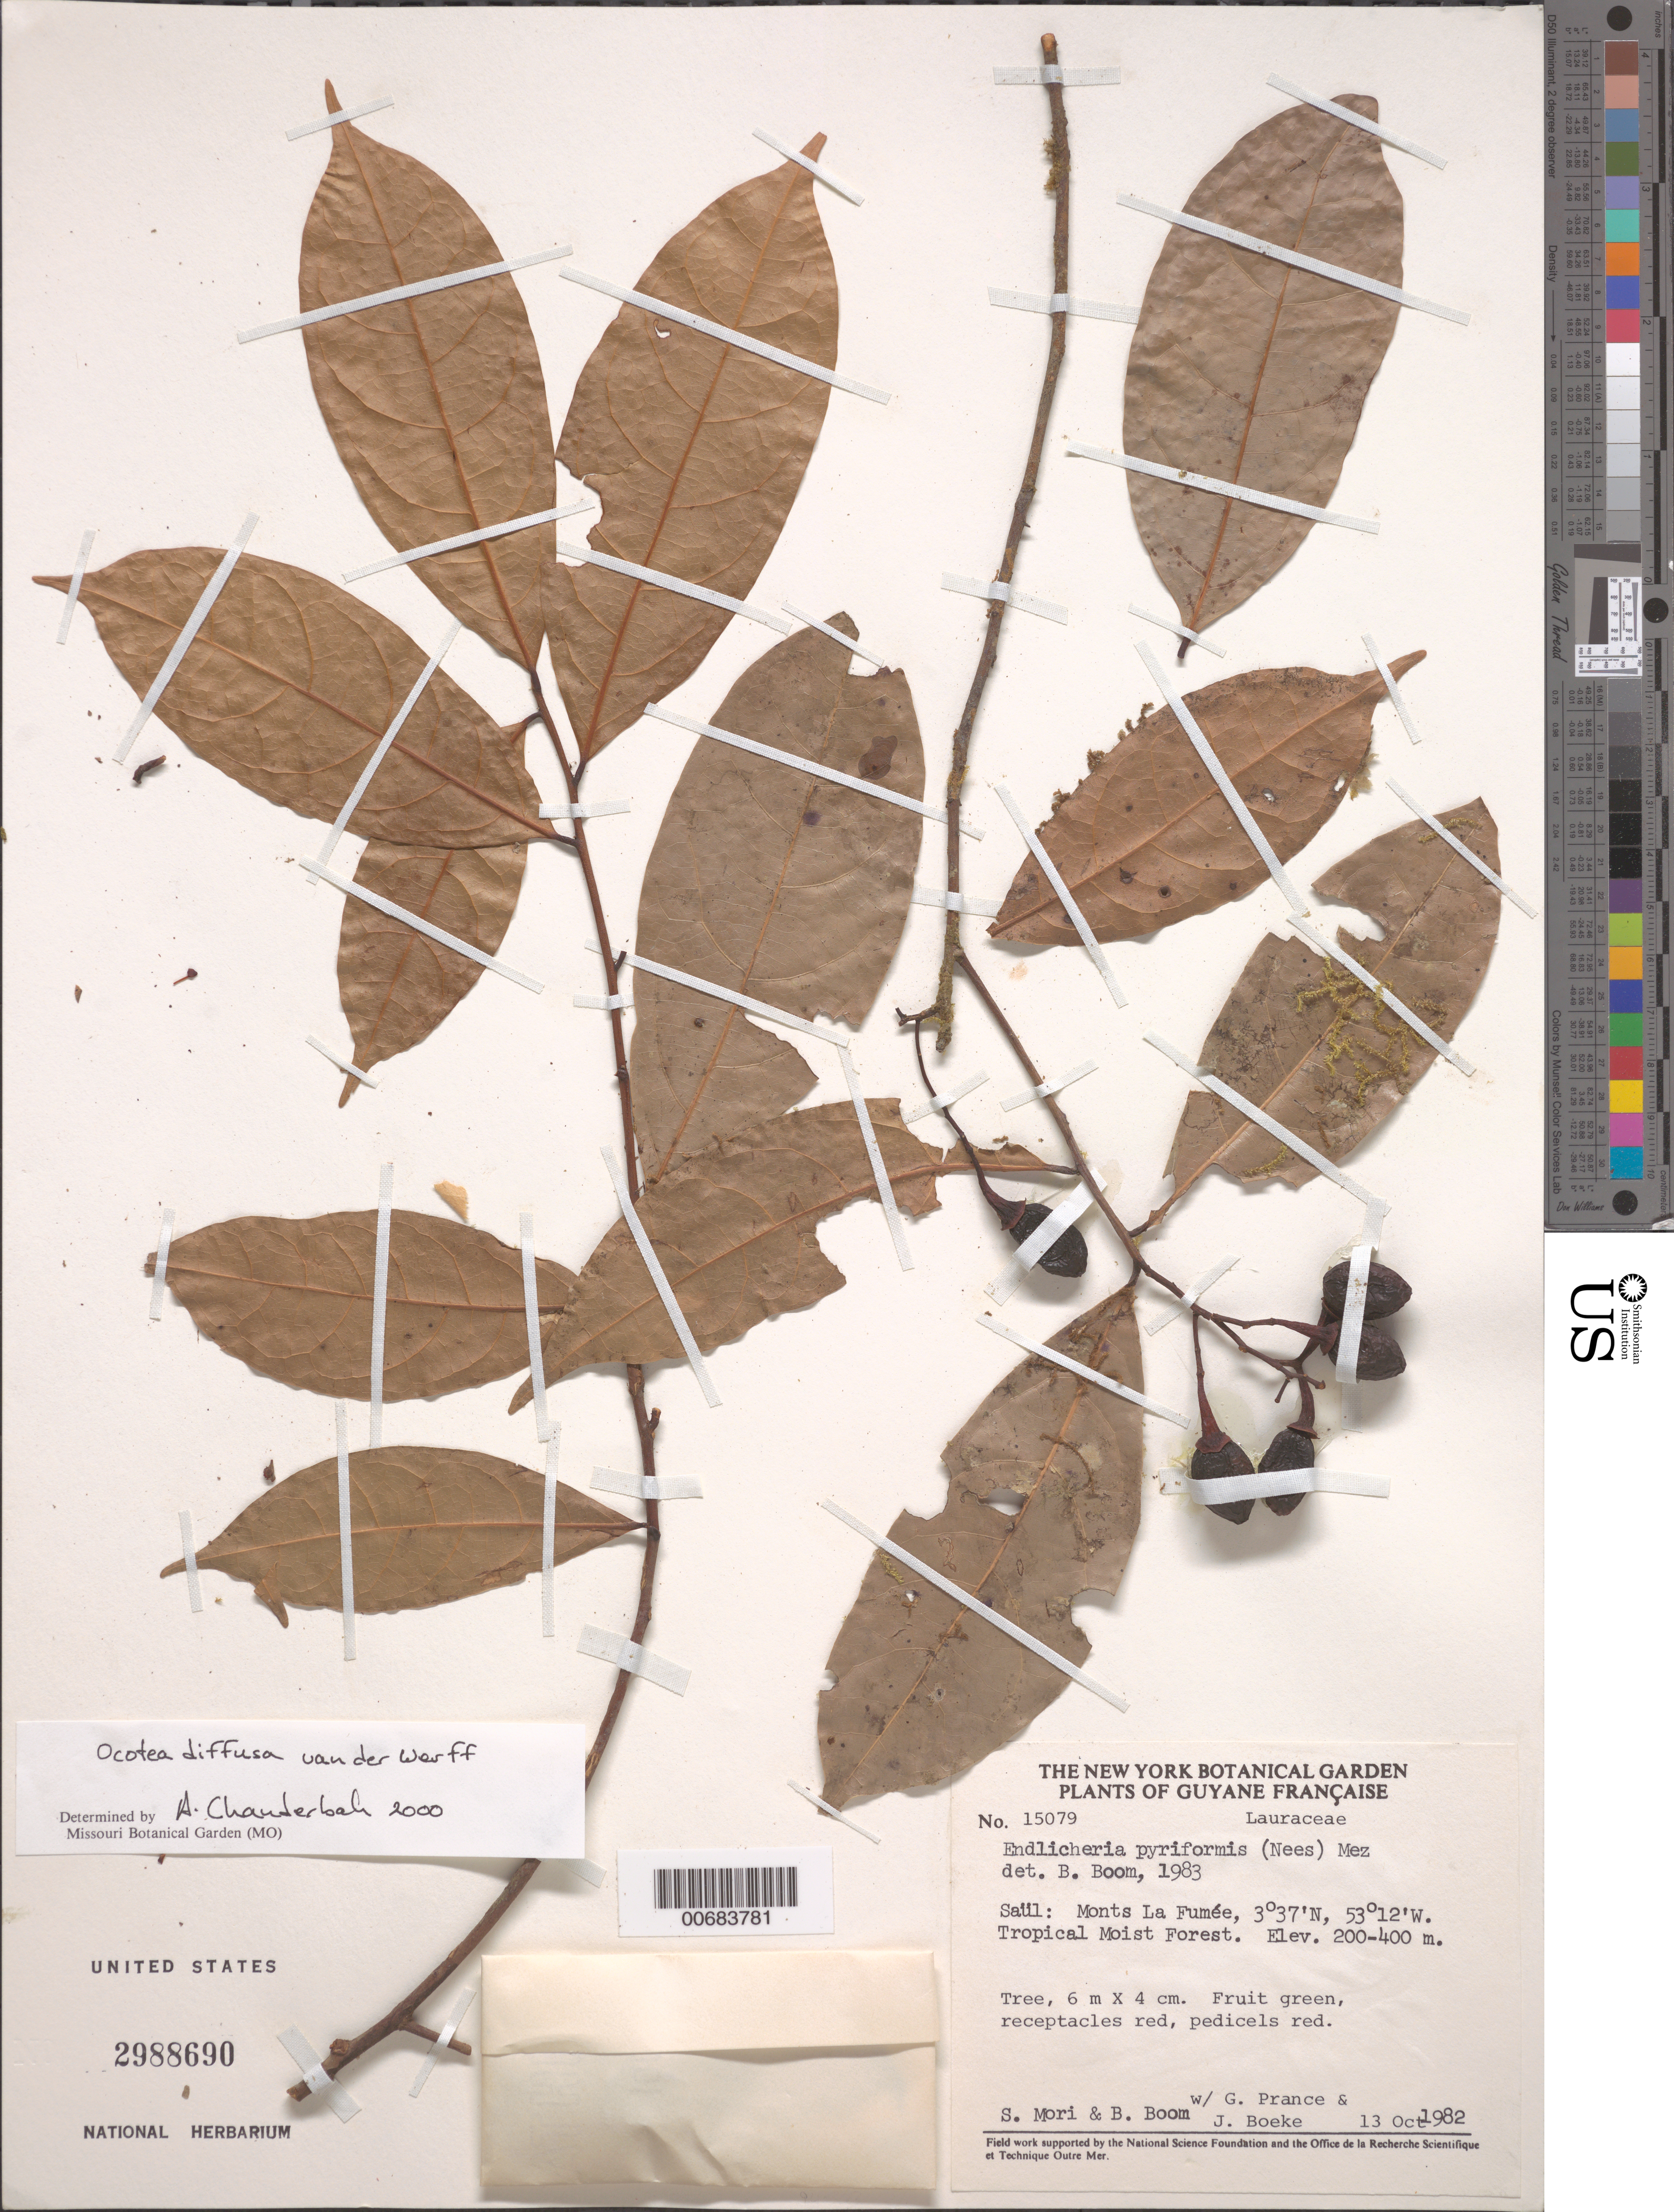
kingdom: Plantae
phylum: Tracheophyta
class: Magnoliopsida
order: Laurales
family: Lauraceae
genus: Ocotea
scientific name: Ocotea diffusa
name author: van der Werff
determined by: Chanderbali, Andre Shashi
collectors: S. Mori et al.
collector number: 15079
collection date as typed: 13-Oct-82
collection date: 1982-10-13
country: French Guiana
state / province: Saint-Laurent-du-Maroni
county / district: Saül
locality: Saül, Monts La Fumée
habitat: Tropical moist forest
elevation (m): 200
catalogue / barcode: US 2988690